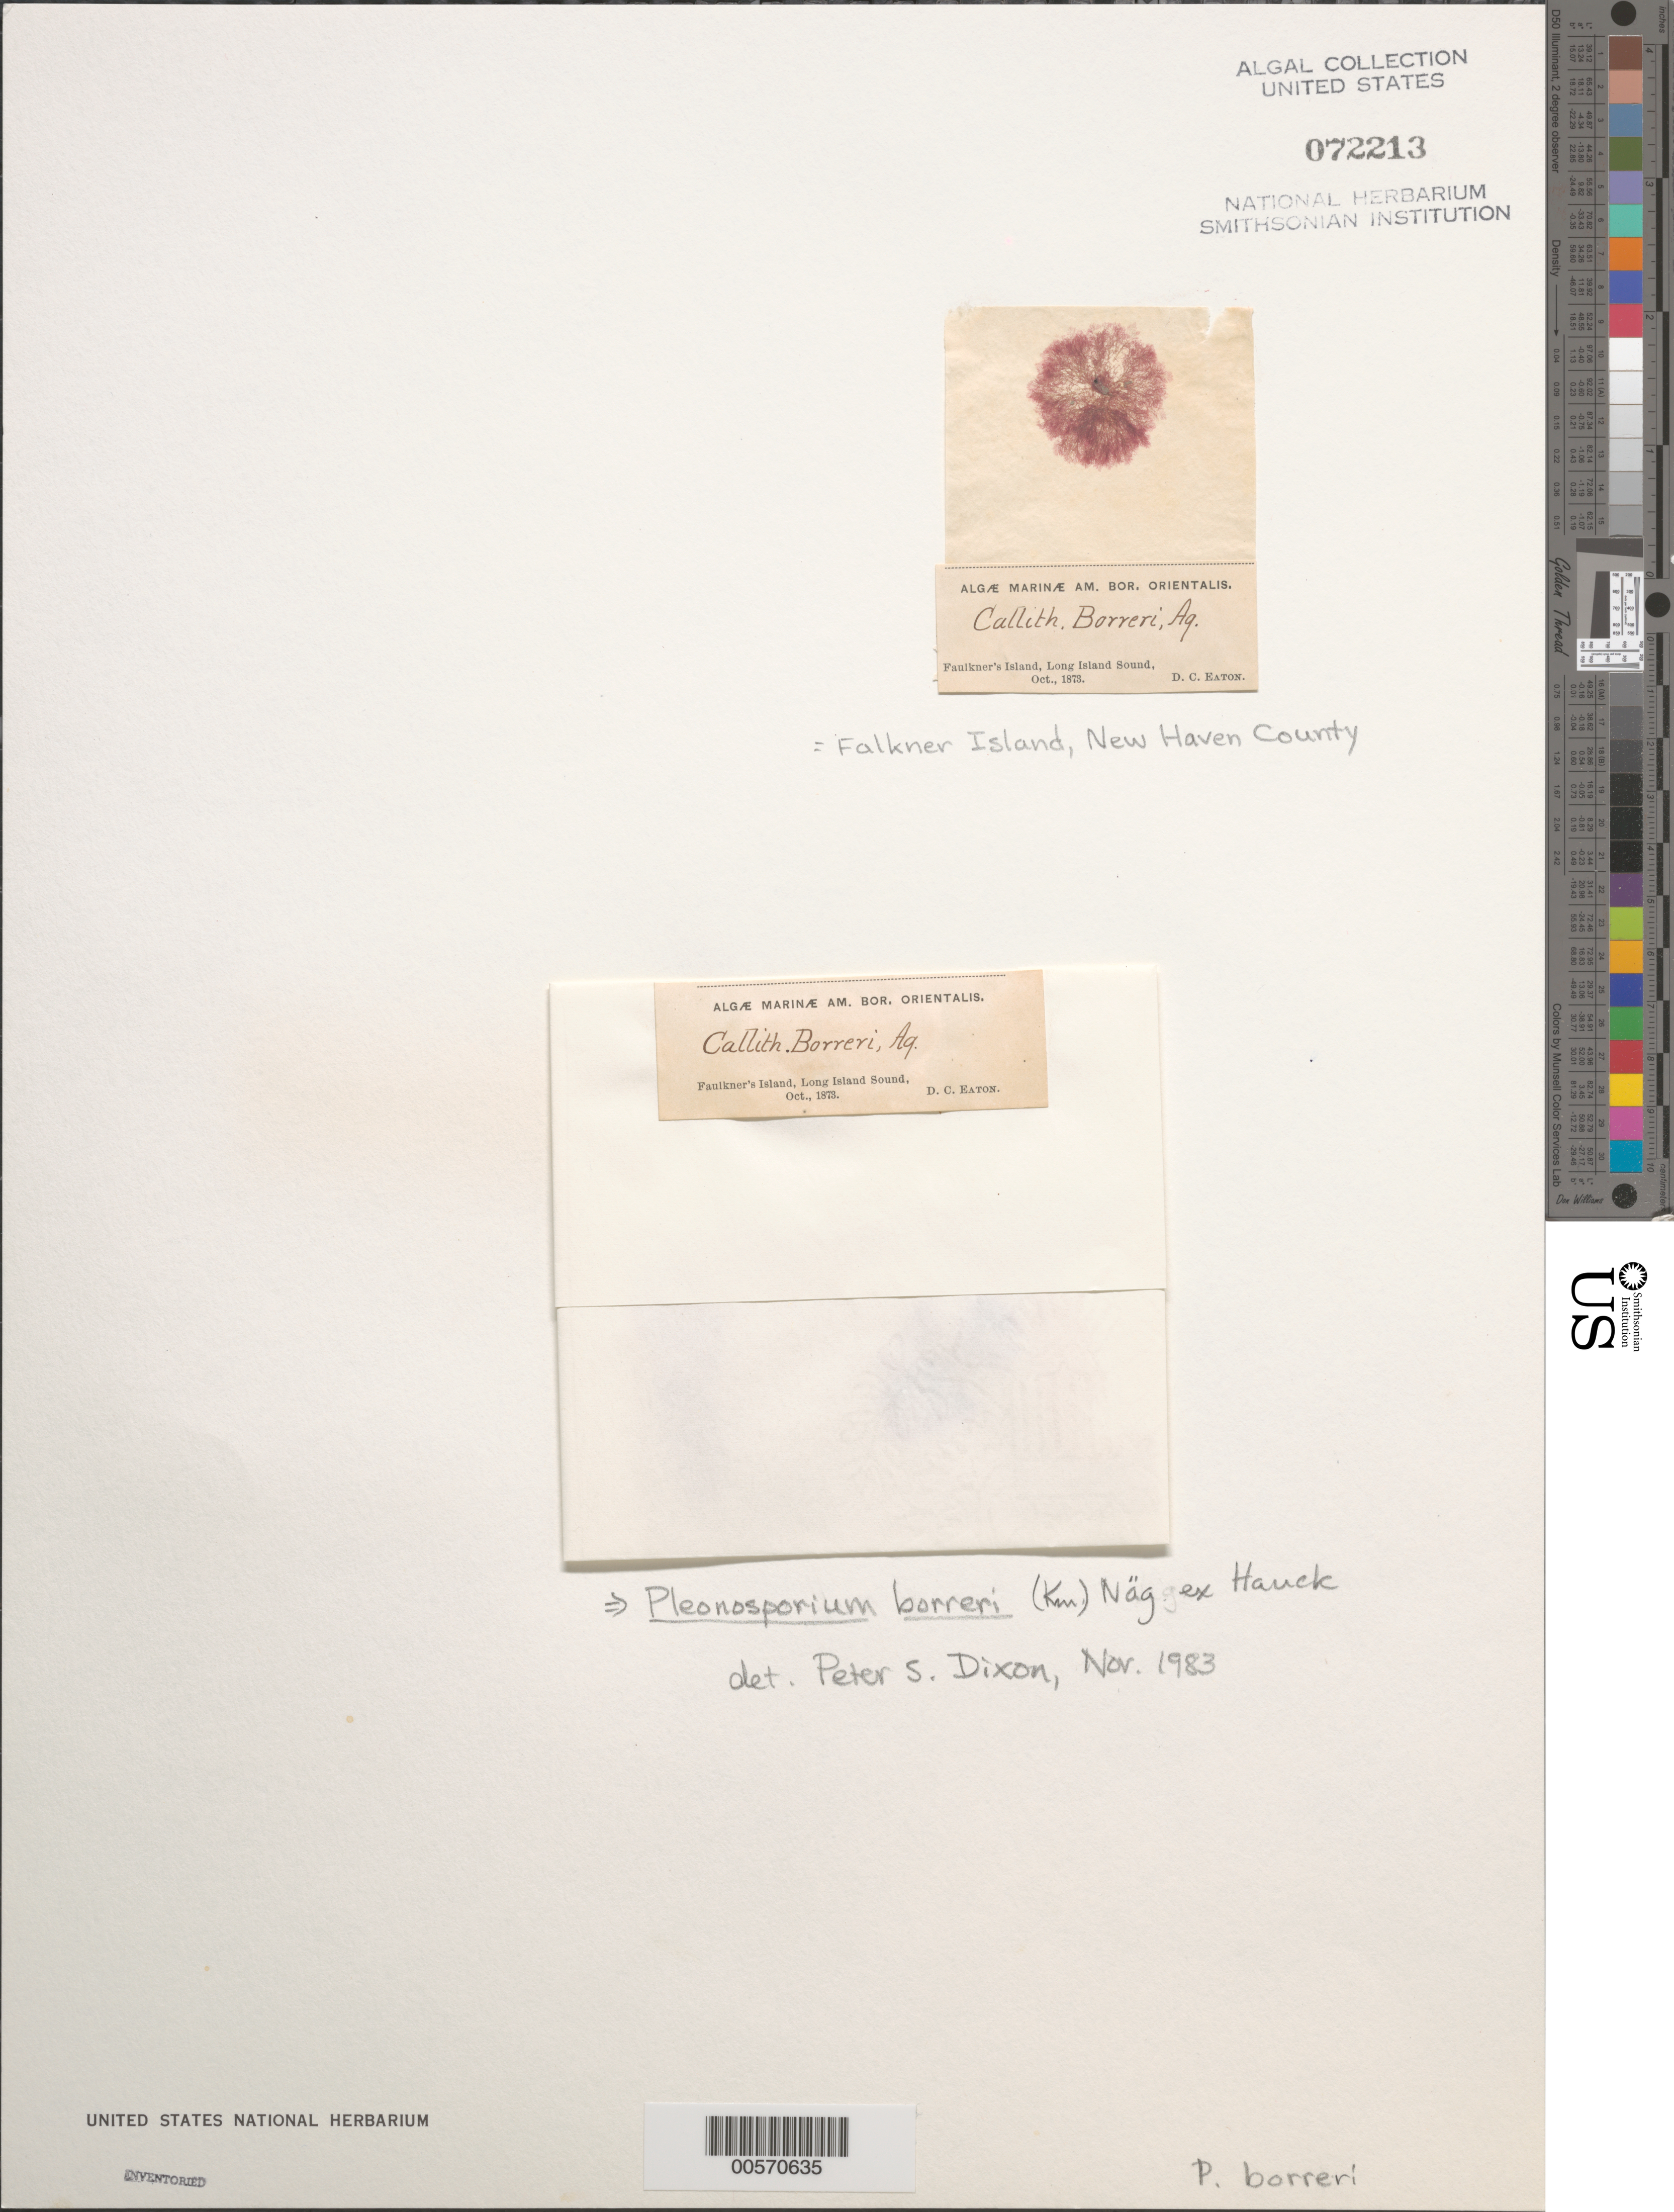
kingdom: Plantae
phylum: Rhodophyta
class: Florideophyceae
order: Ceramiales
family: Wrangeliaceae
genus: Pleonosporium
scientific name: Pleonosporium borreri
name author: (Sm.) Näg.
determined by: Dixon, P. S.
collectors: D. C. Eaton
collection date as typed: Oct 1873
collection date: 1873-10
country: United States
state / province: Connecticut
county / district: New Haven County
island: Falkner Island (Faulkner's I.)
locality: Long Island Sound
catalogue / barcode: US 72213